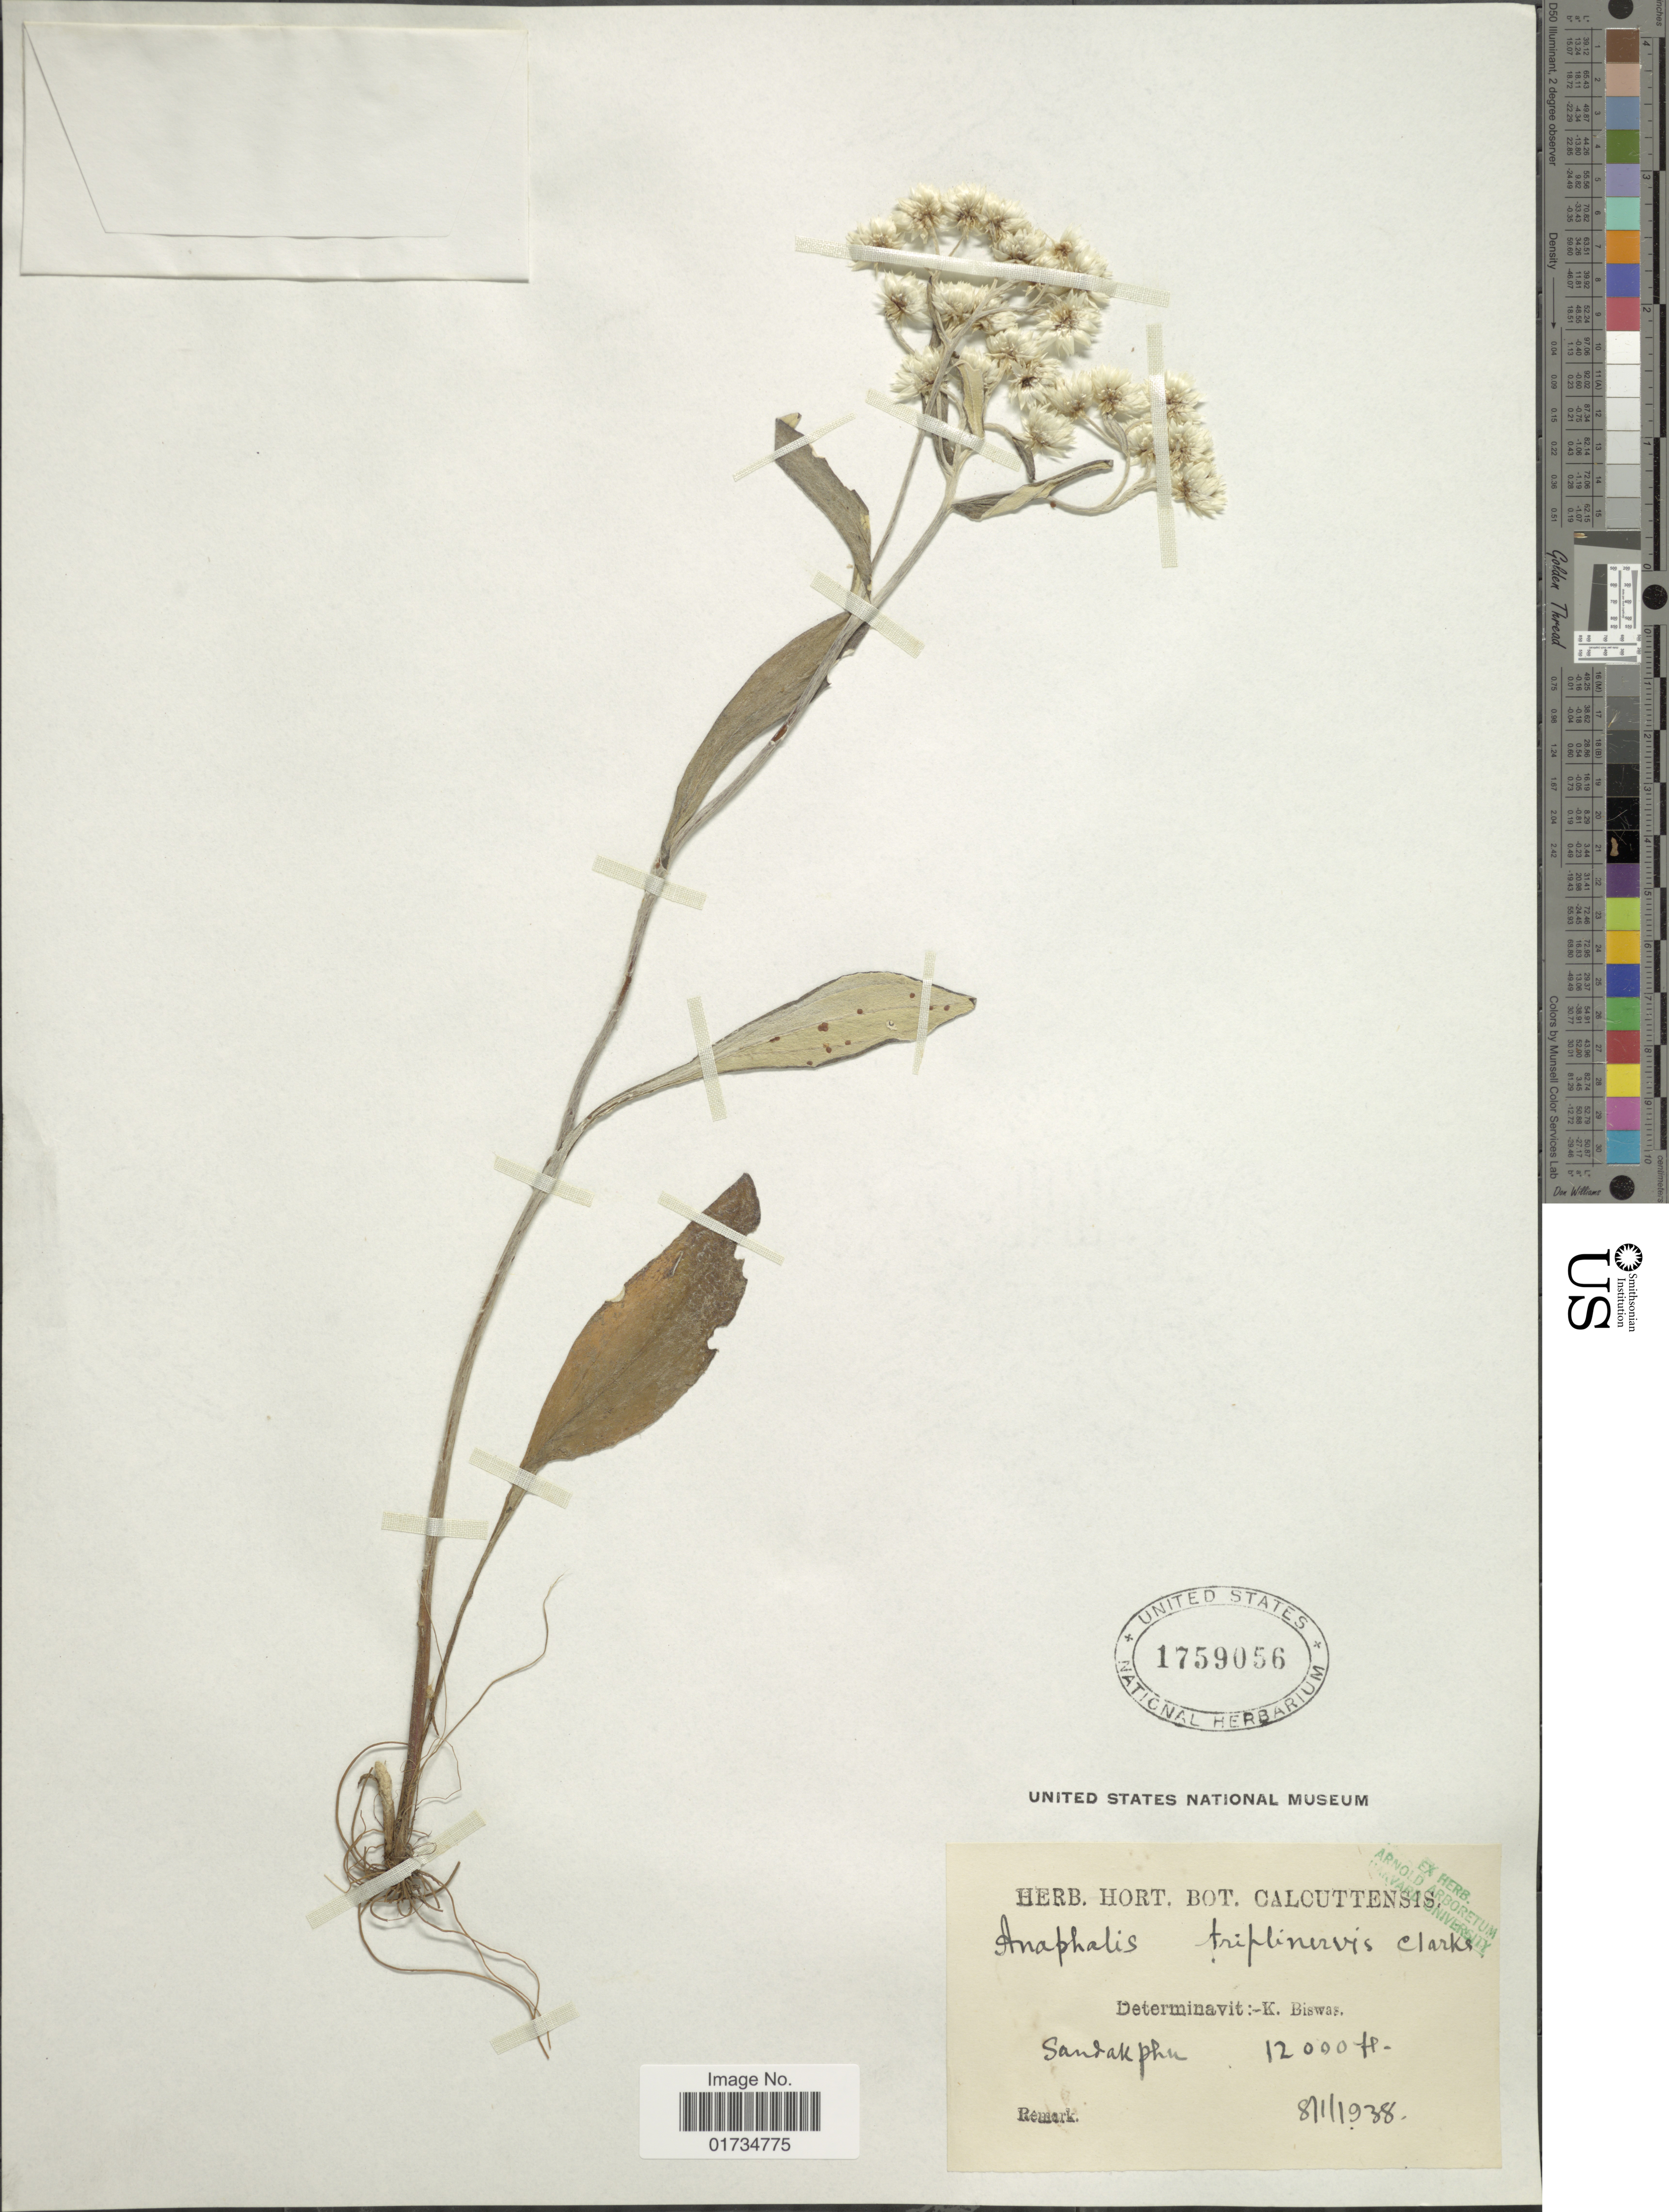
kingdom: Plantae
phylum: Tracheophyta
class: Magnoliopsida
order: Asterales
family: Asteraceae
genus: Anaphalis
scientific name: Anaphalis triplinervis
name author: (Sims) C.B. Clarke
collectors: ex Herb. Hort. Bot. Calcuttensis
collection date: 1938-01-08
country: India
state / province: West Bengal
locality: Sandakphu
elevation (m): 3658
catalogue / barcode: US 1759056